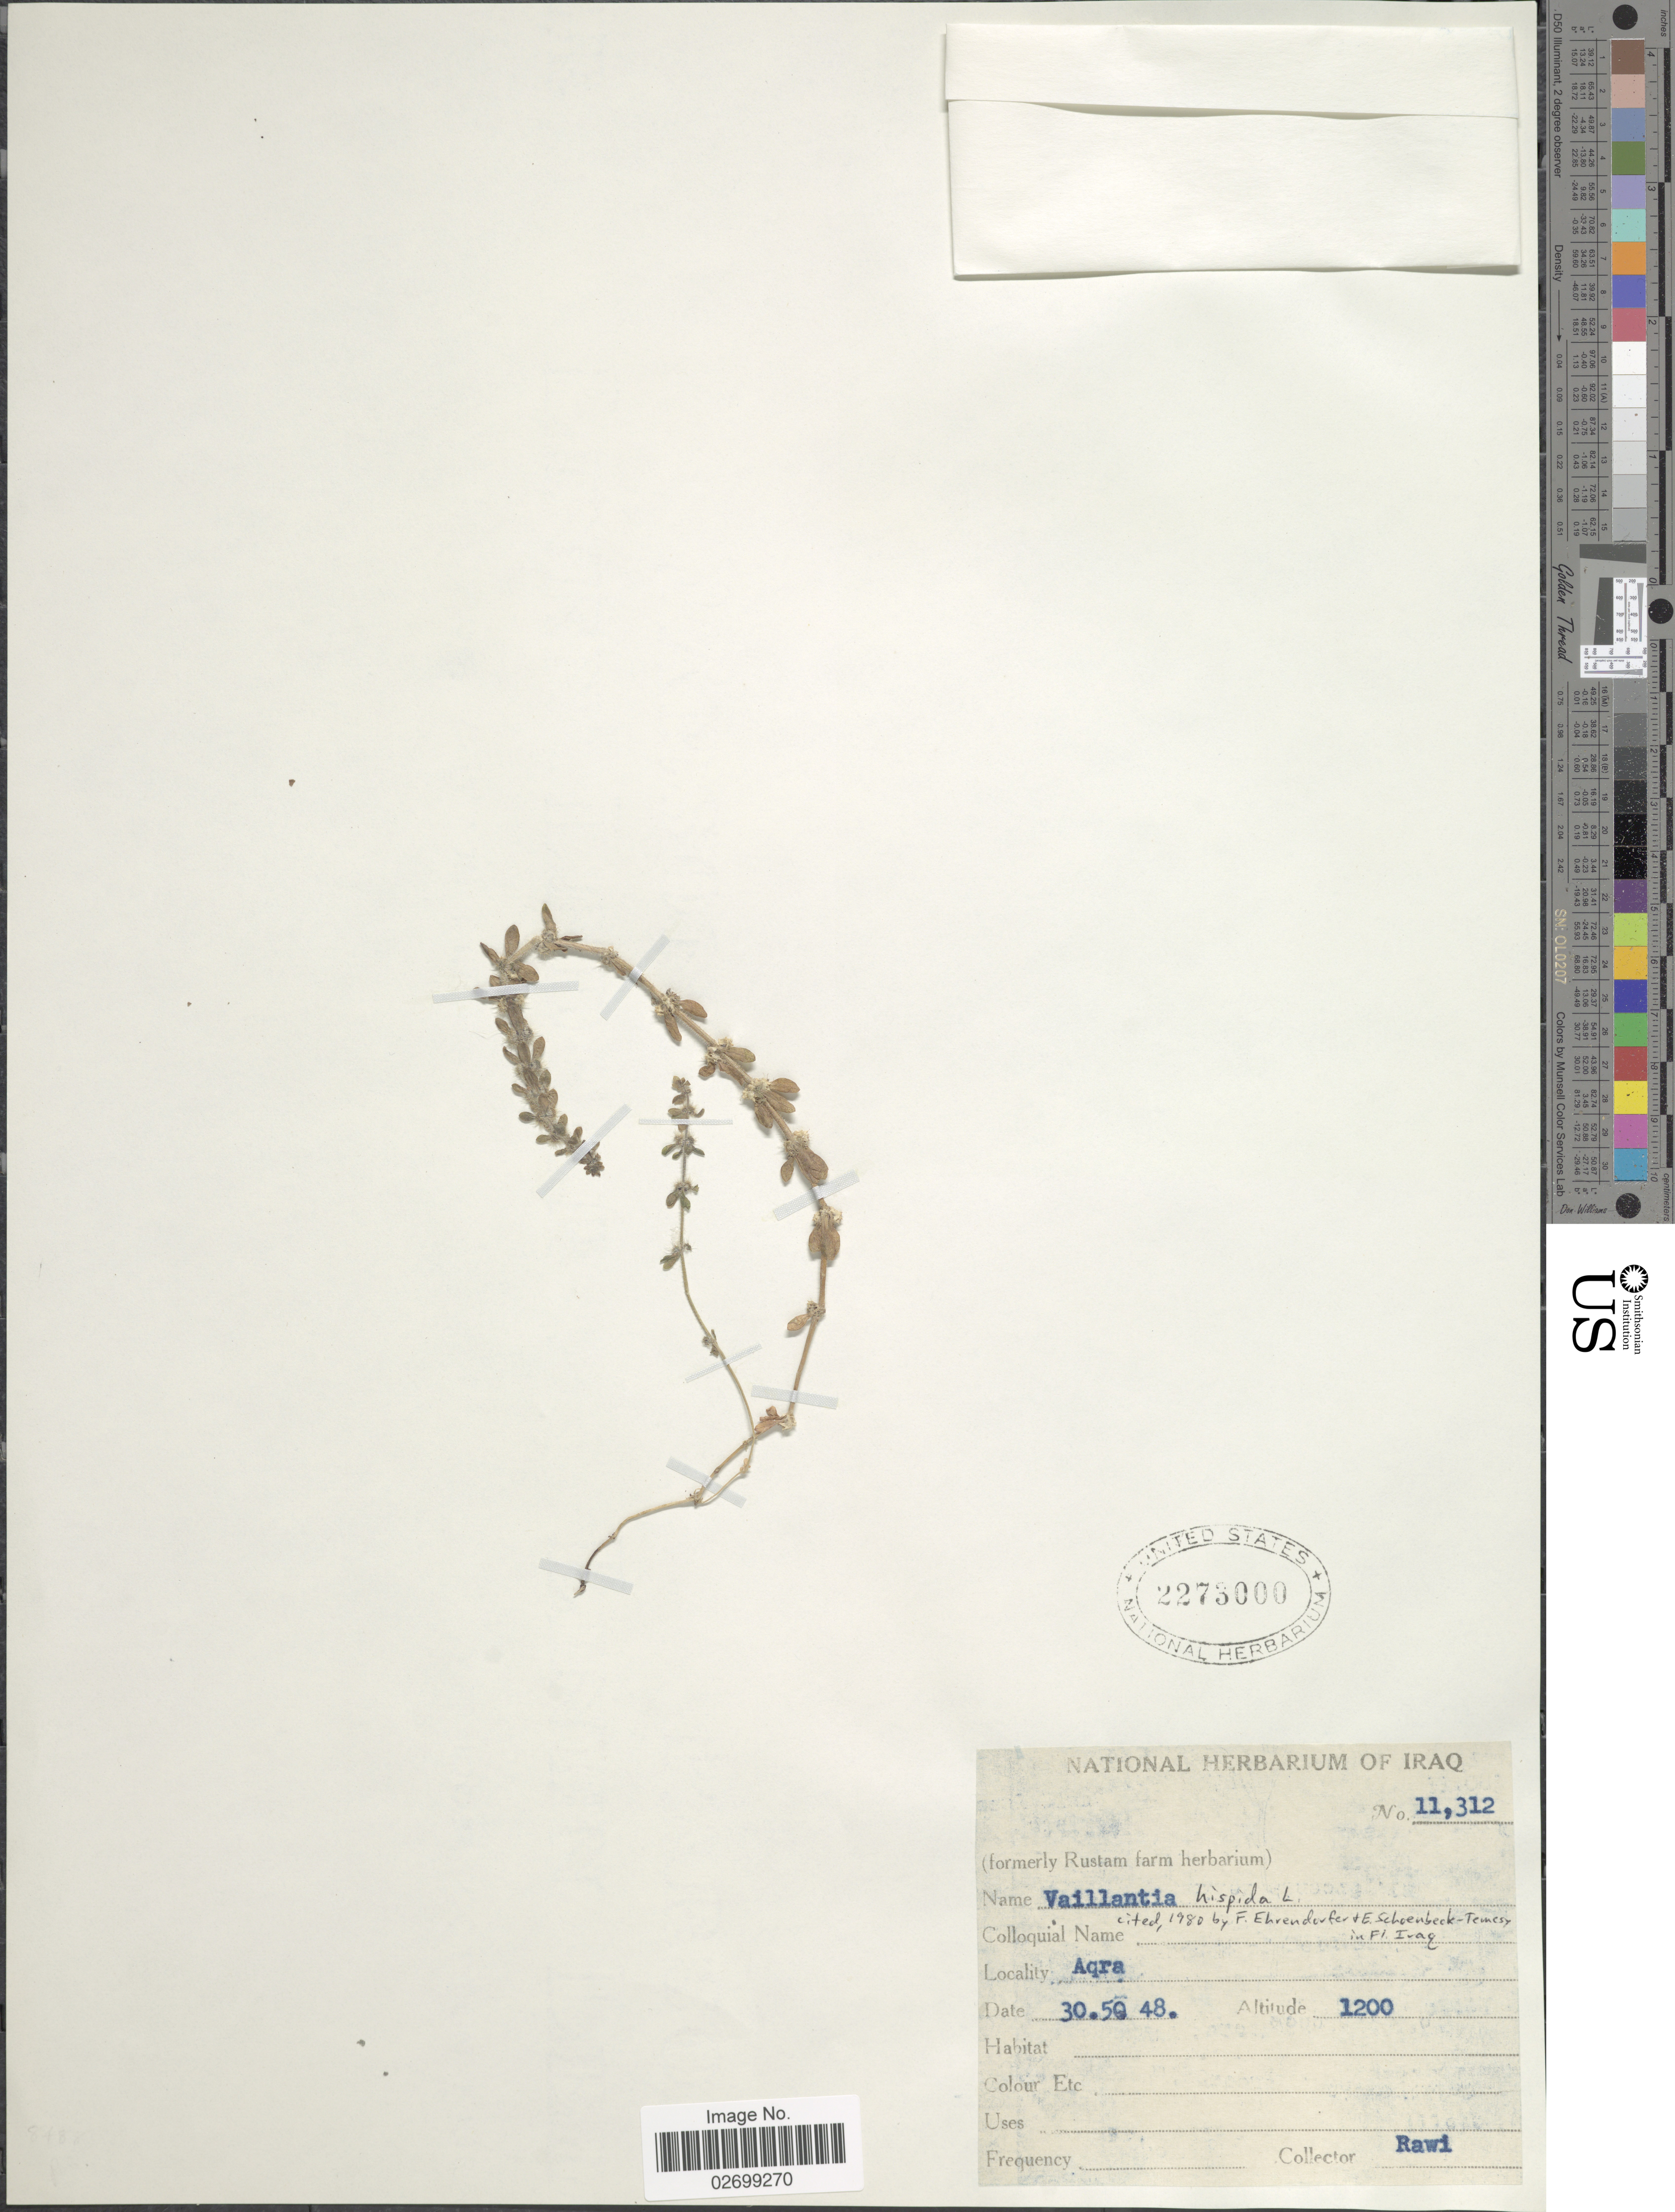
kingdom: Plantae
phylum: Tracheophyta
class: Magnoliopsida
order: Gentianales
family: Rubiaceae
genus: Valantia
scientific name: Valantia hispida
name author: L.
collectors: -. Rawi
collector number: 11312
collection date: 1948-05-30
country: Iraq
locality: Aqra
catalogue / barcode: US 2273000